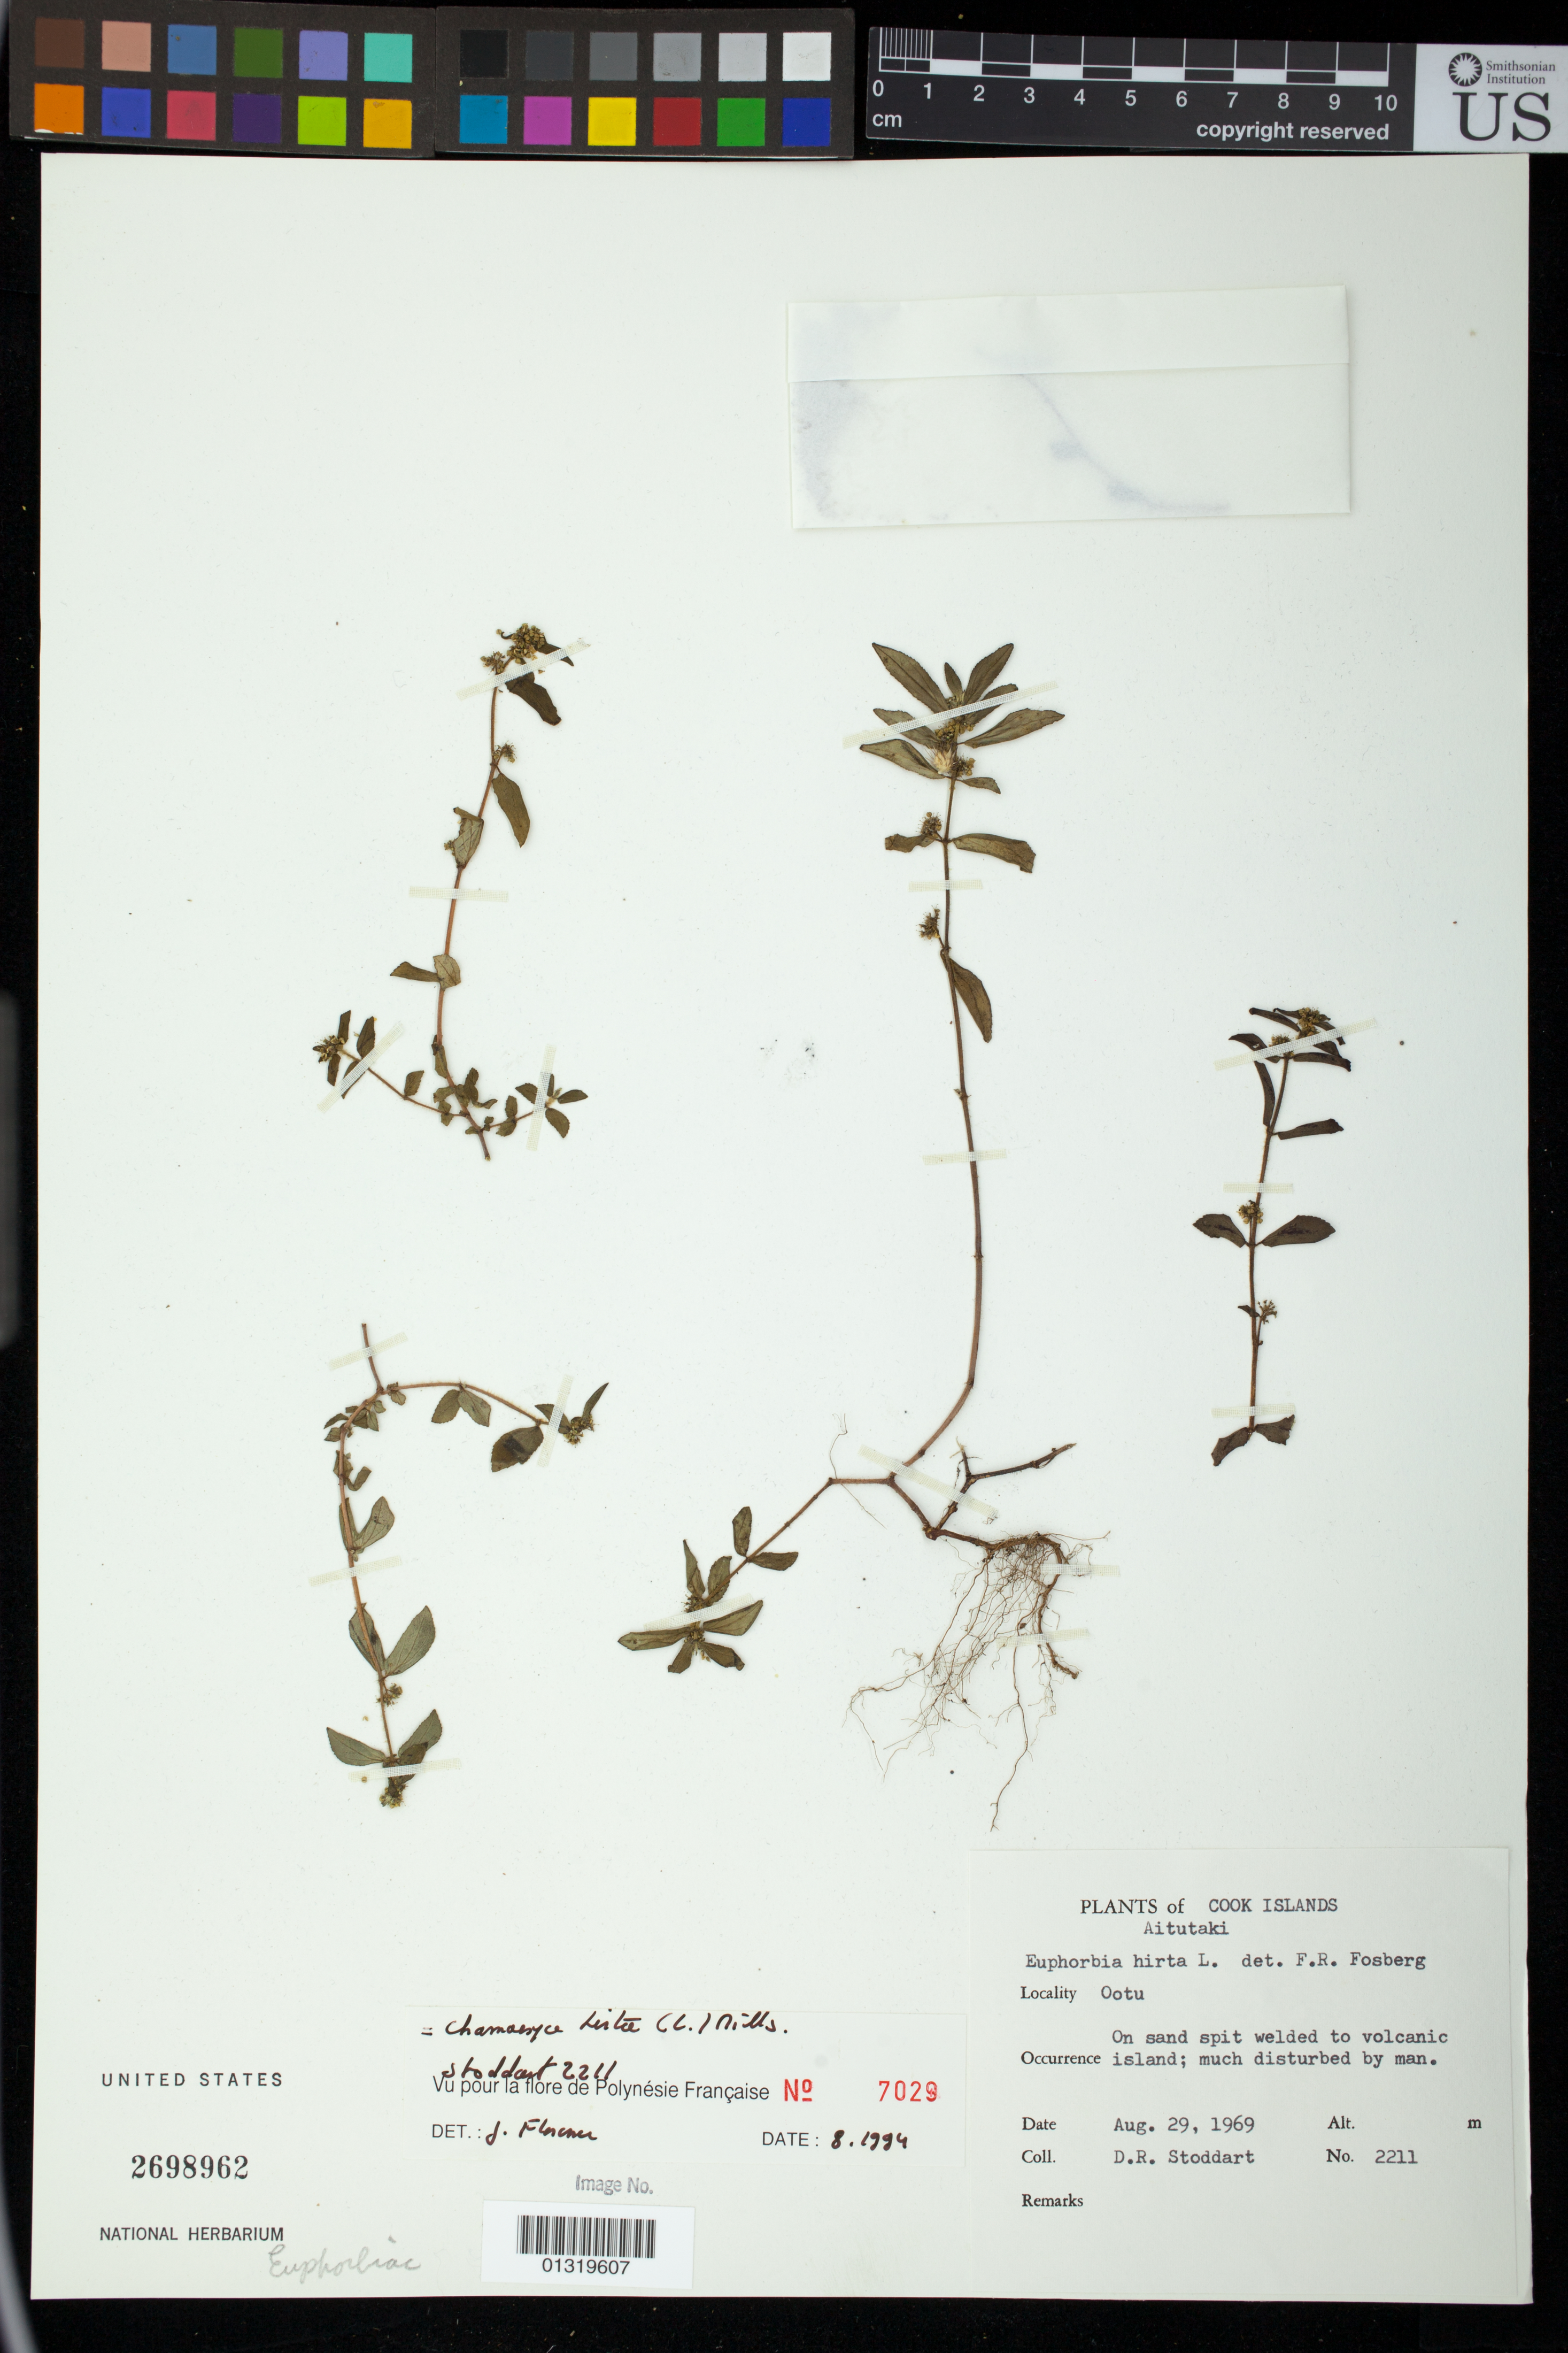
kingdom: Plantae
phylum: Tracheophyta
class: Magnoliopsida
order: Malpighiales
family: Euphorbiaceae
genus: Euphorbia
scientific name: Euphorbia hirta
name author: L.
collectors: D. R. Stoddart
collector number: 2211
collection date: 1969-08-29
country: Cook Islands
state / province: Aitutaki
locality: Ootu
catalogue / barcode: US 2698962